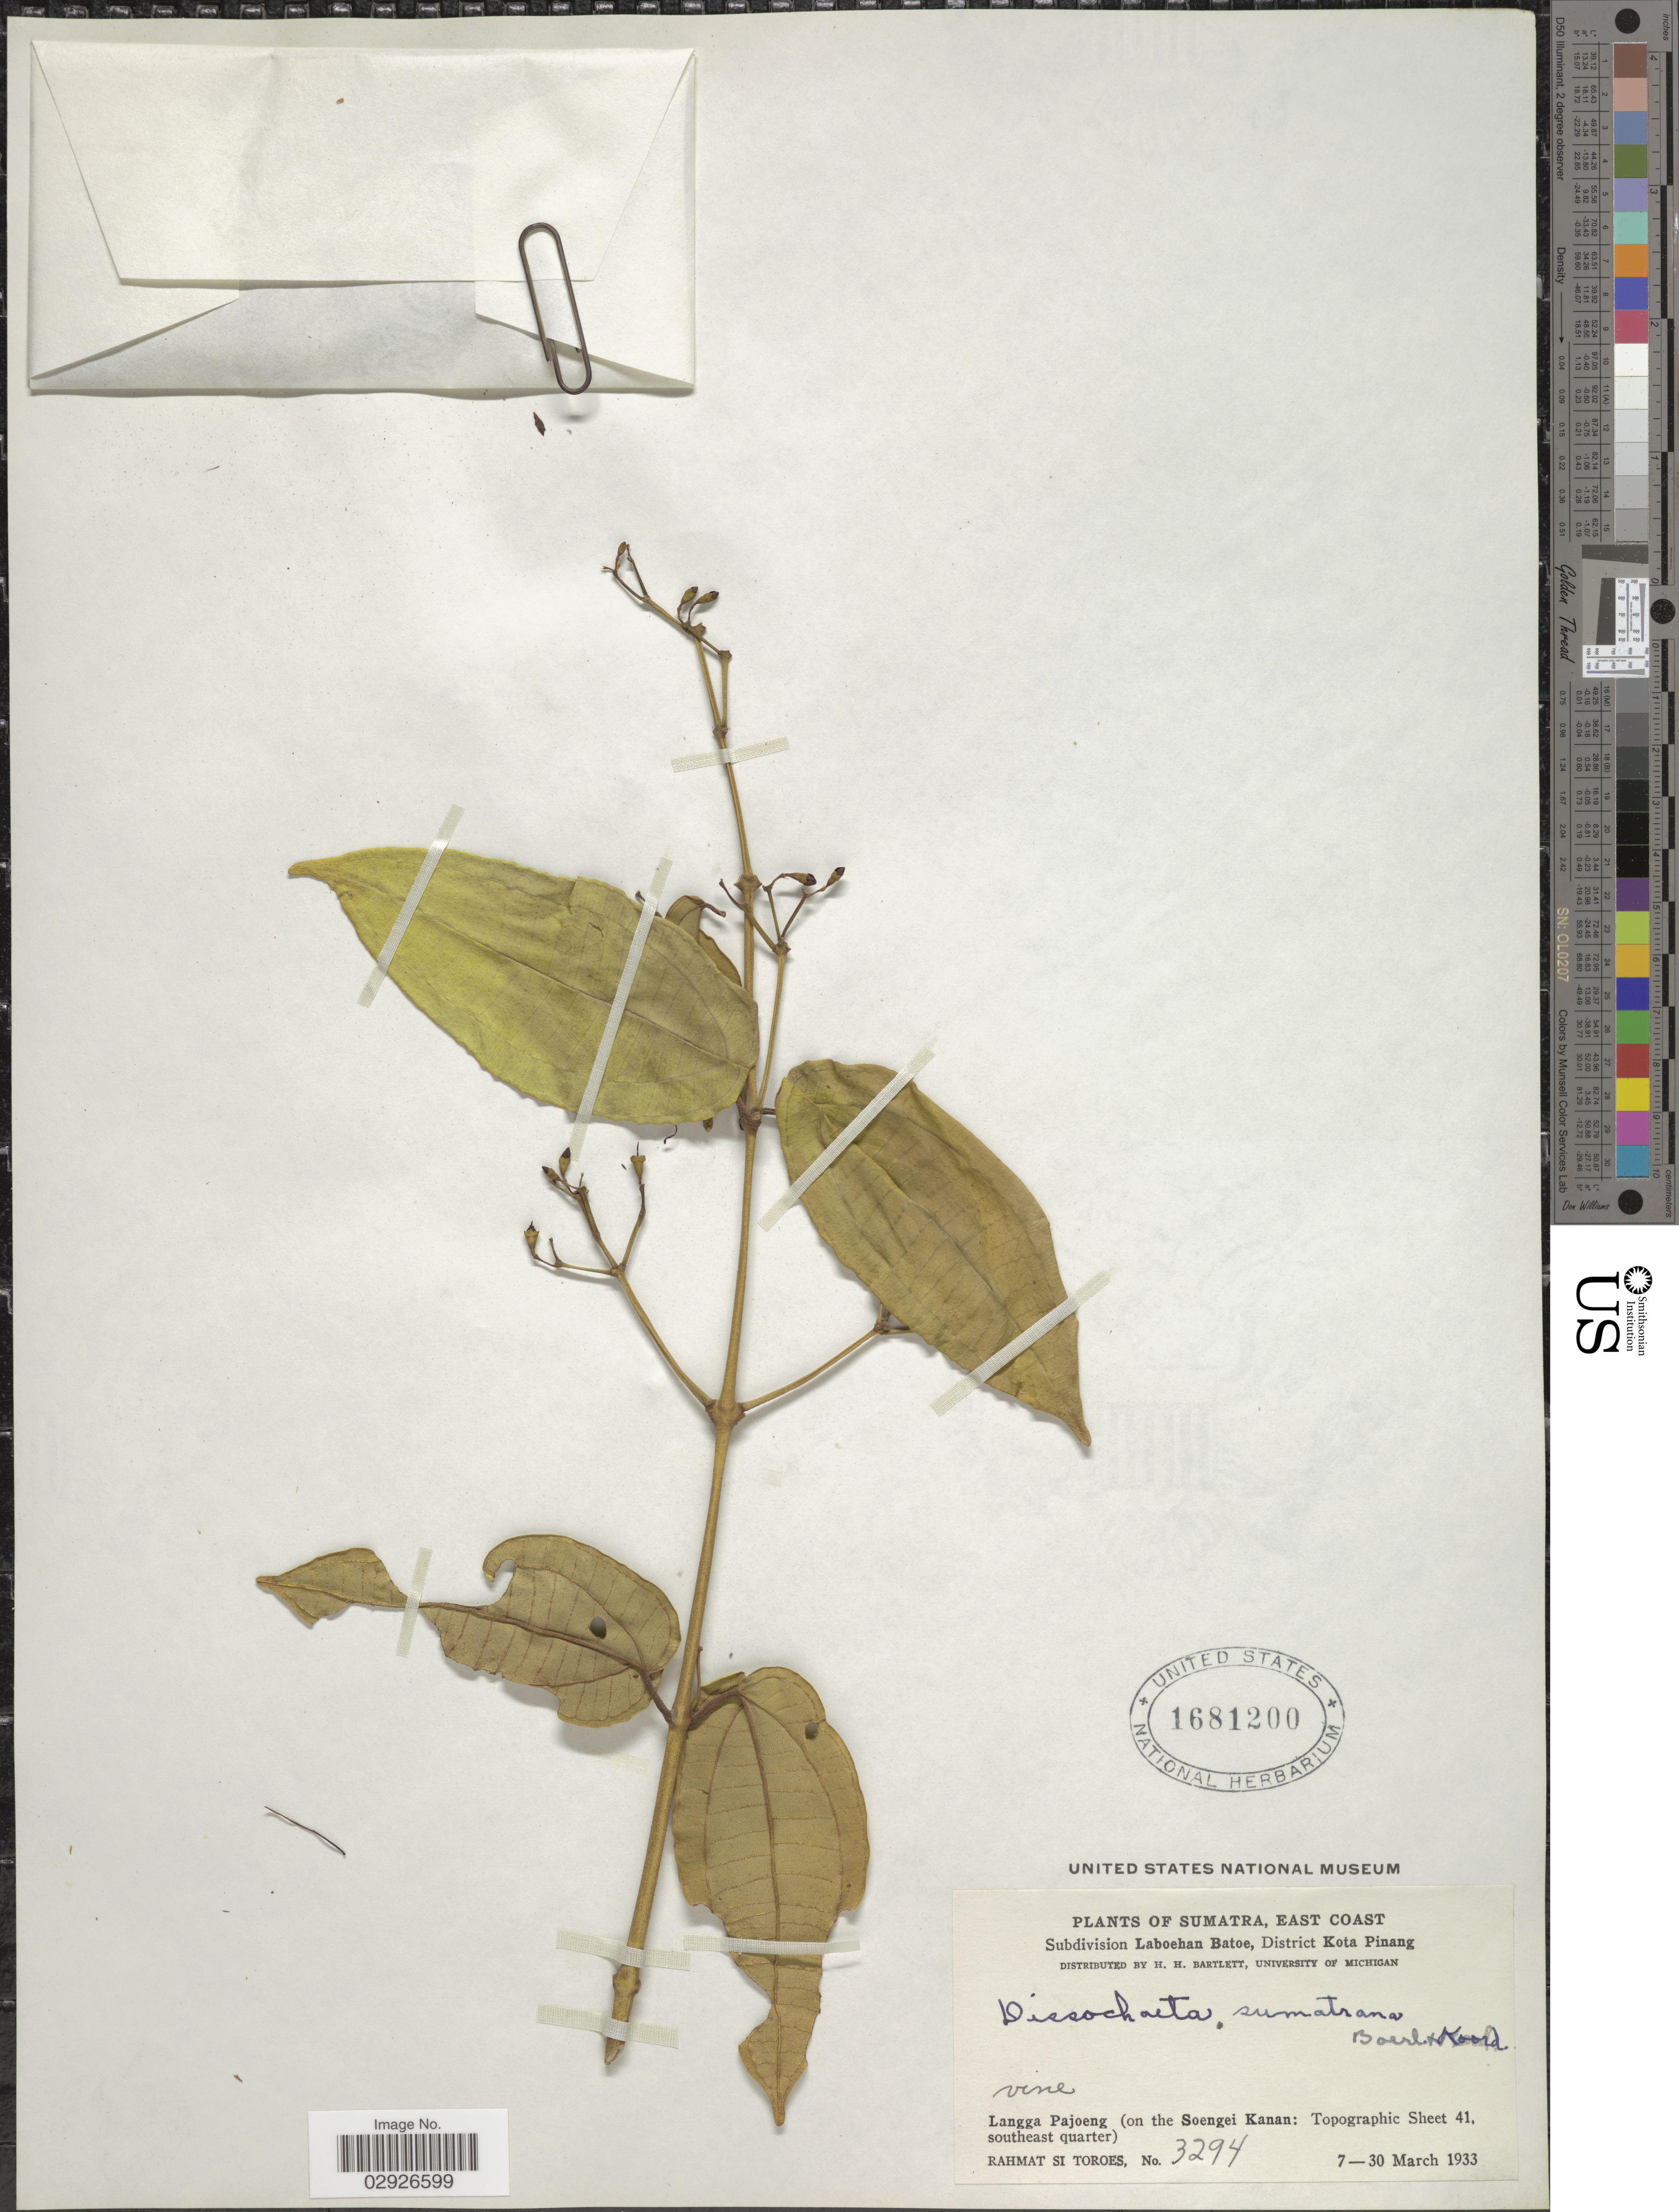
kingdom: Plantae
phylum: Tracheophyta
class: Magnoliopsida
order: Myrtales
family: Melastomataceae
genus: Dissochaeta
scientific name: Dissochaeta sumatrana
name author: Boerl. & Koord.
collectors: Rahmat Si Boeea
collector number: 3294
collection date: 1933-03-07/1933-03-30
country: Indonesia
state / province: Sumatra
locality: East Coast. Subdivision Laboehan Batoe, District Kota Pinang. Lannga Pajoeng (on the Soengei Kanan: Topographic Sheet 41, southeast quarter).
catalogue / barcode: US 1681200